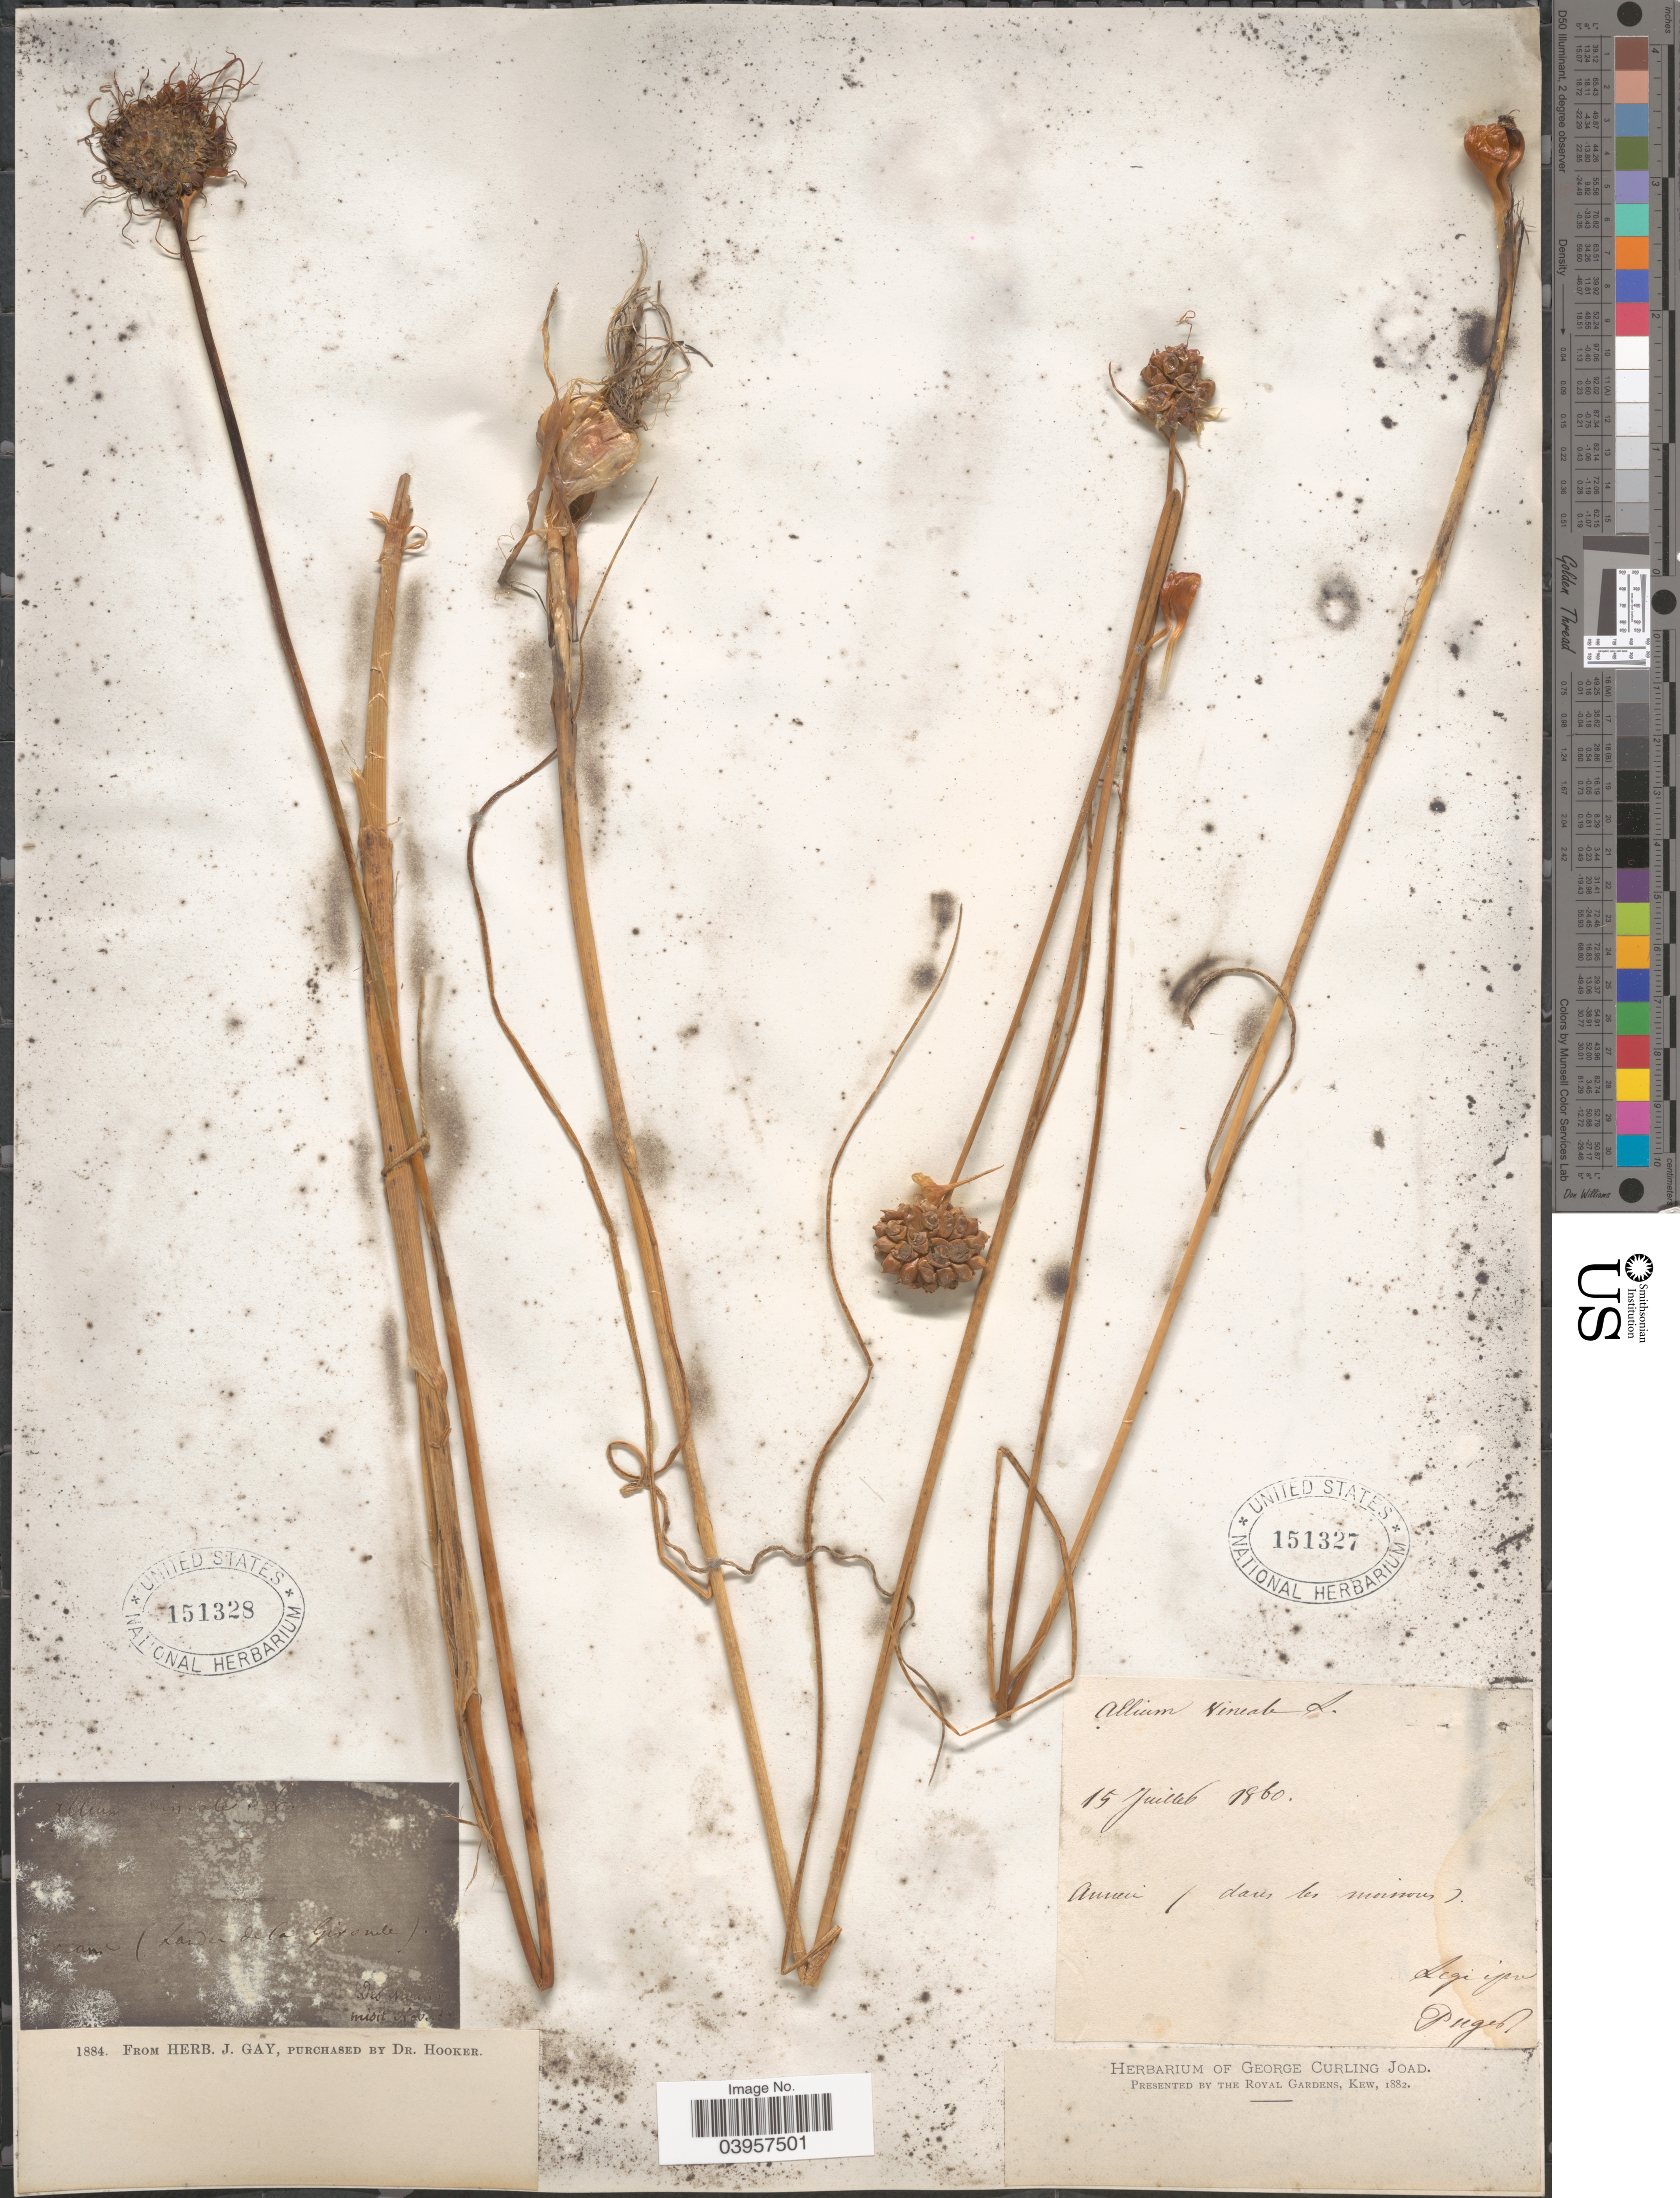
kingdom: Plantae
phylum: Tracheophyta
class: Liliopsida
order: Asparagales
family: Amaryllidaceae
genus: Allium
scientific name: Allium vineale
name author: L.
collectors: ex herb. J. Gay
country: France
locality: Am (Lander de la Gironde). [interpreted]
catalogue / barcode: US 151328-2